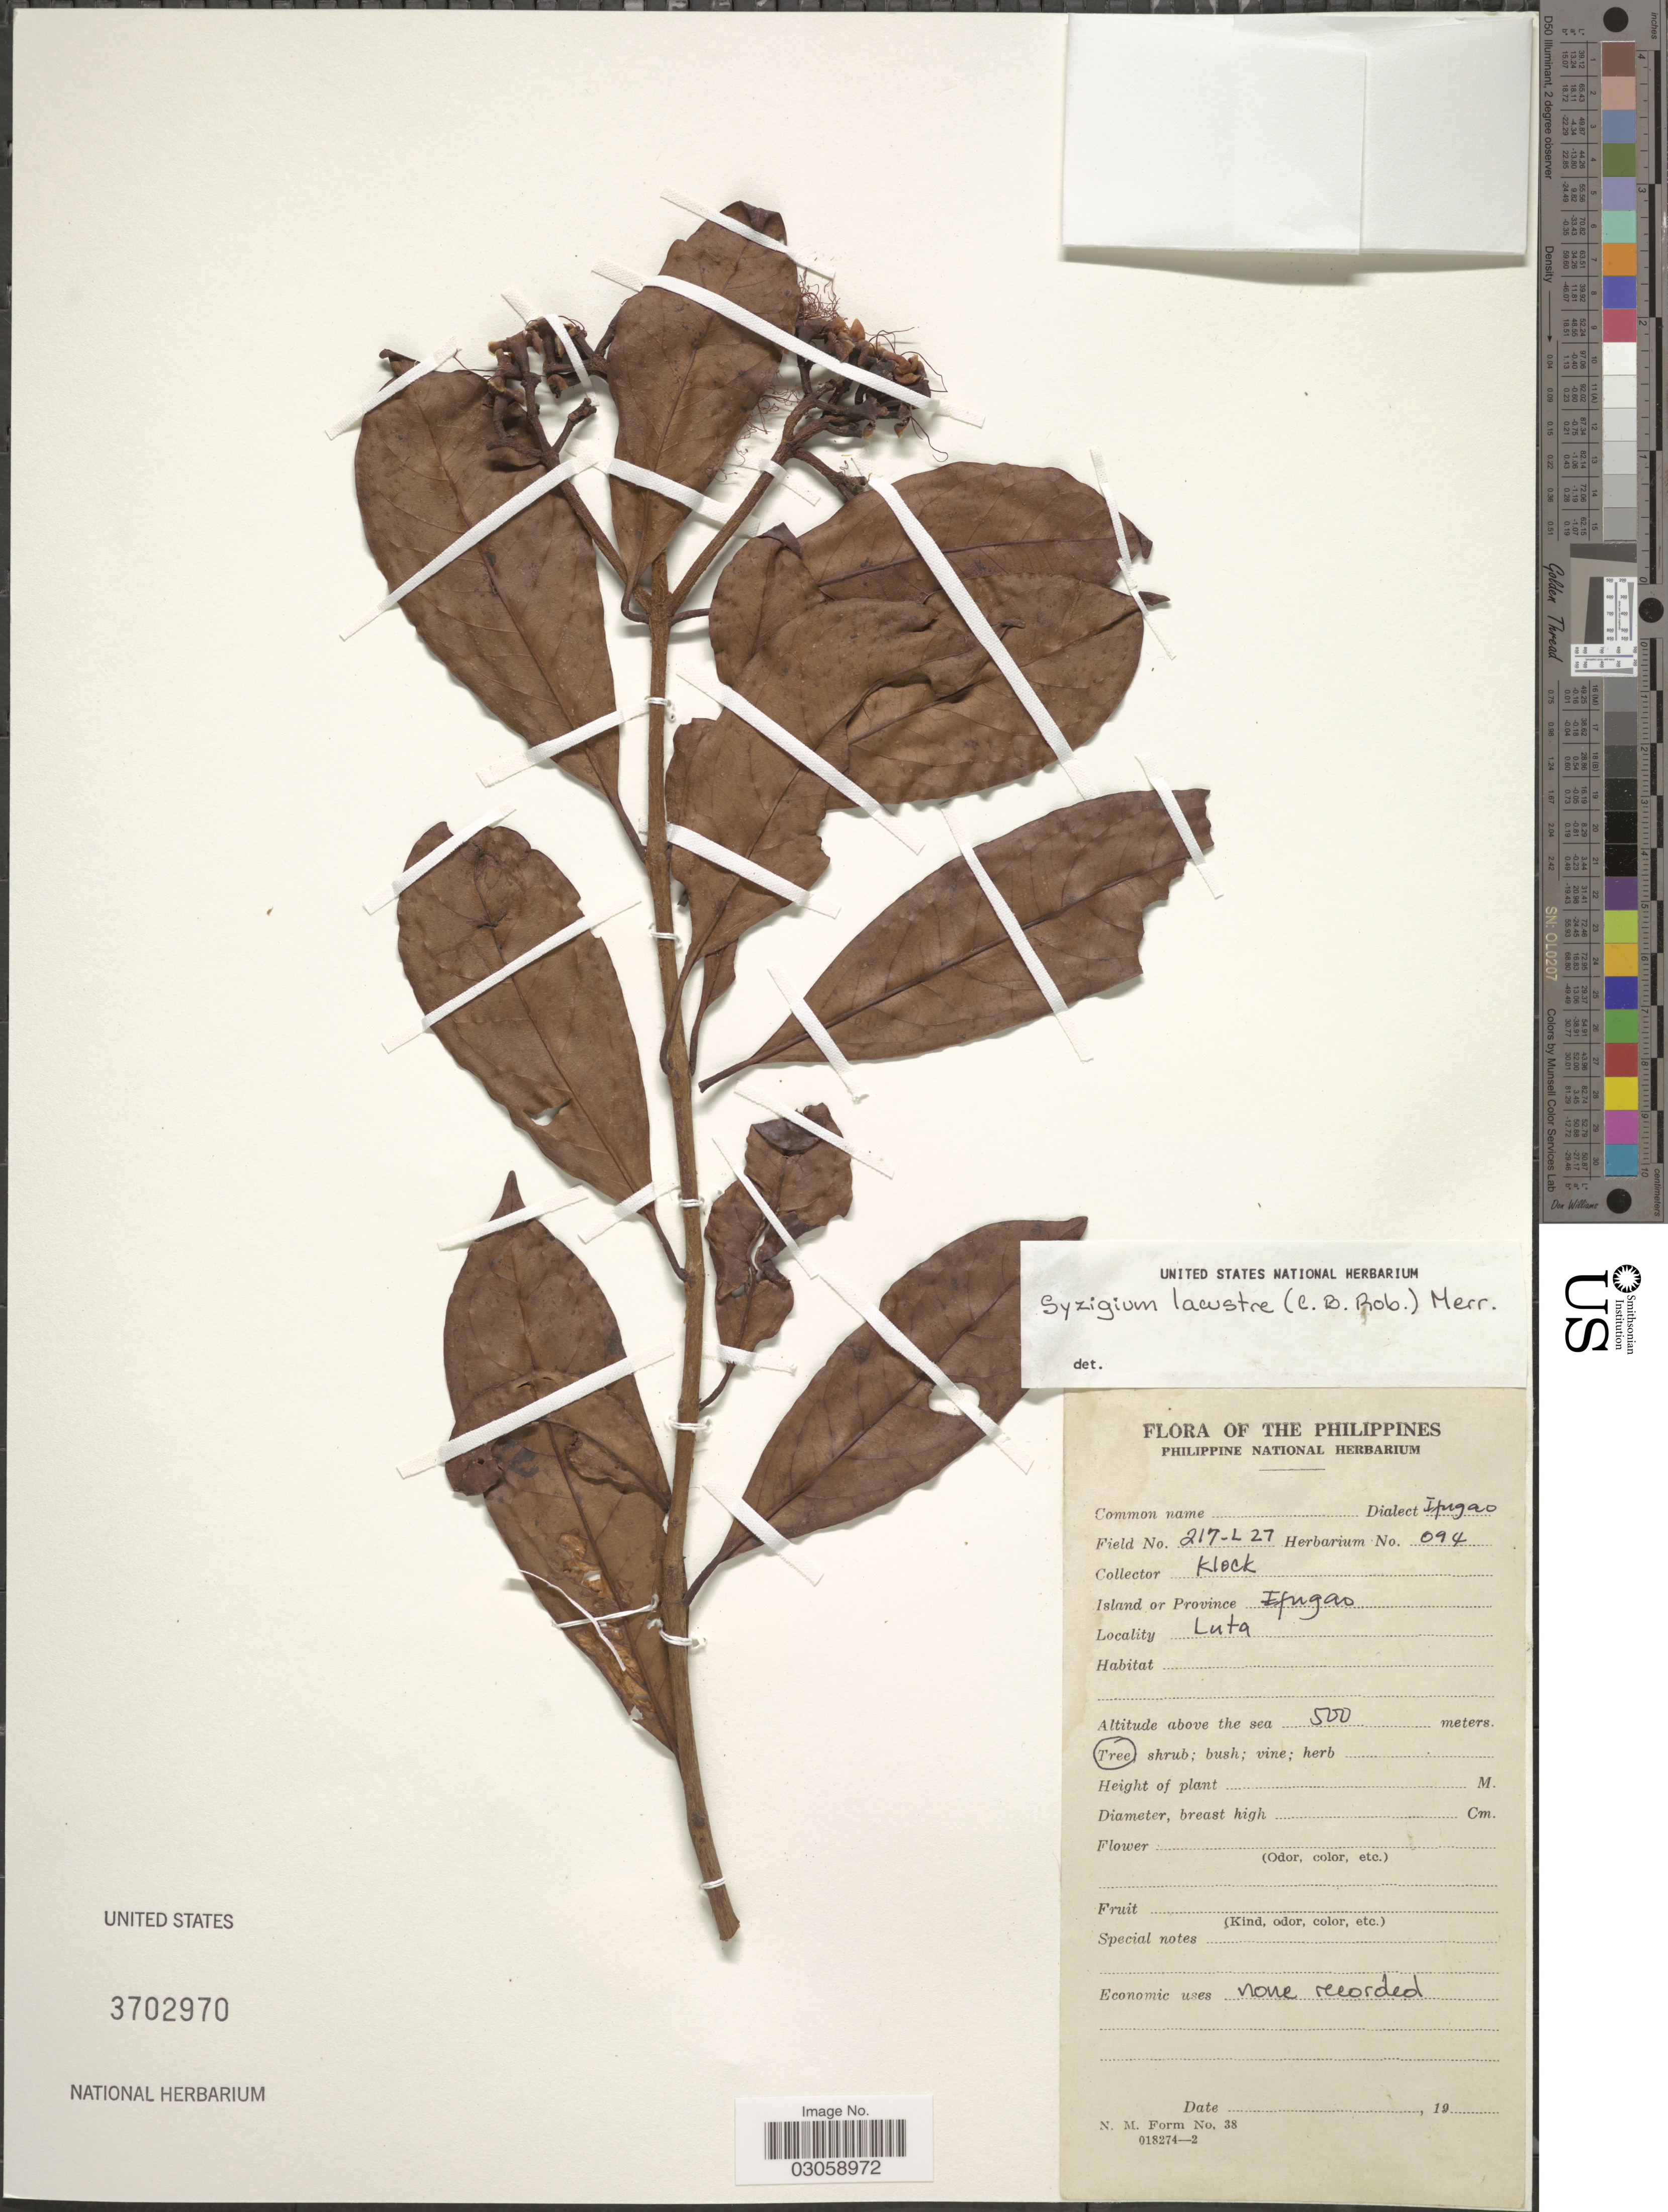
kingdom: Plantae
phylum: Tracheophyta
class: Magnoliopsida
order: Myrtales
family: Myrtaceae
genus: Syzygium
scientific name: Syzygium lacustre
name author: (C.B. Rob.) Merr.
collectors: Klock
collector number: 217-L27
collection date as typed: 19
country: Philippines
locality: Island or Province Ifugao, Luta.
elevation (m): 500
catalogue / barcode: US 3702970